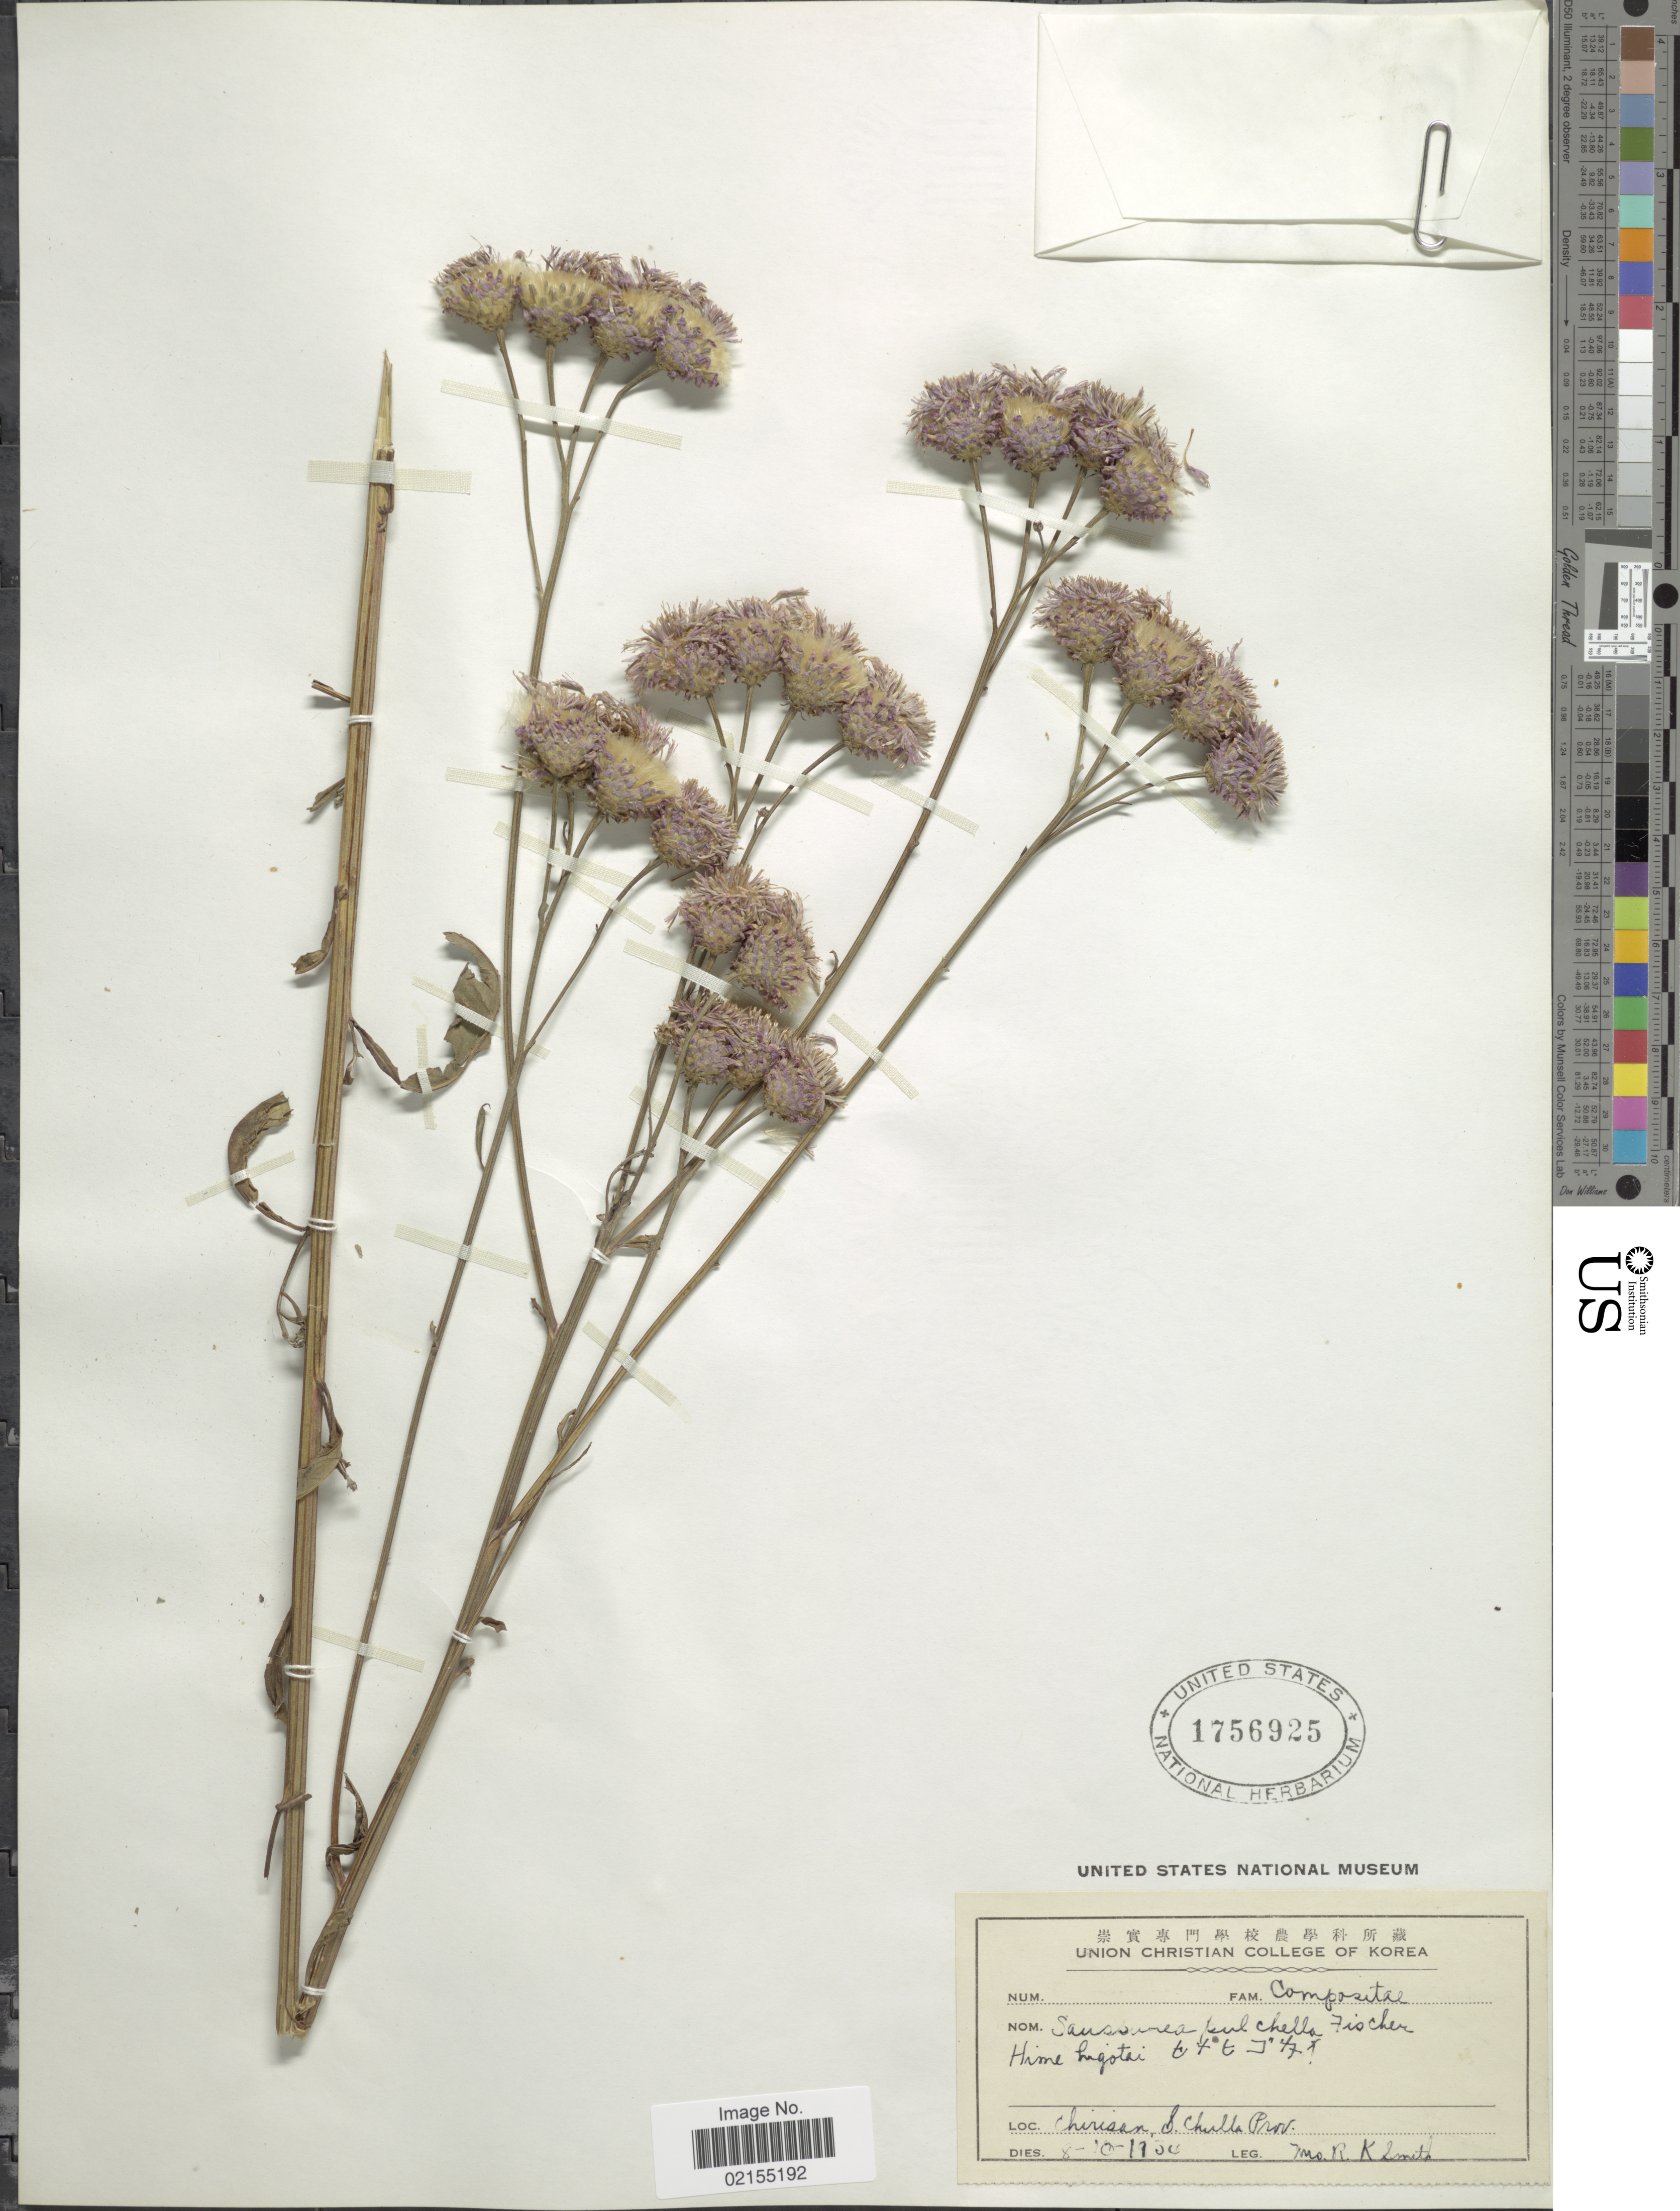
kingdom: Plantae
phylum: Tracheophyta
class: Magnoliopsida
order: Asterales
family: Asteraceae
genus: Saussurea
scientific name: Saussurea pulchella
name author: (Fisch.) Fisch.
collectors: Mrs. R. K. Smith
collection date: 1954-10-08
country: South Korea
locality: Chirisan, S. Chulla Prov.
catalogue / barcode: US 1756925